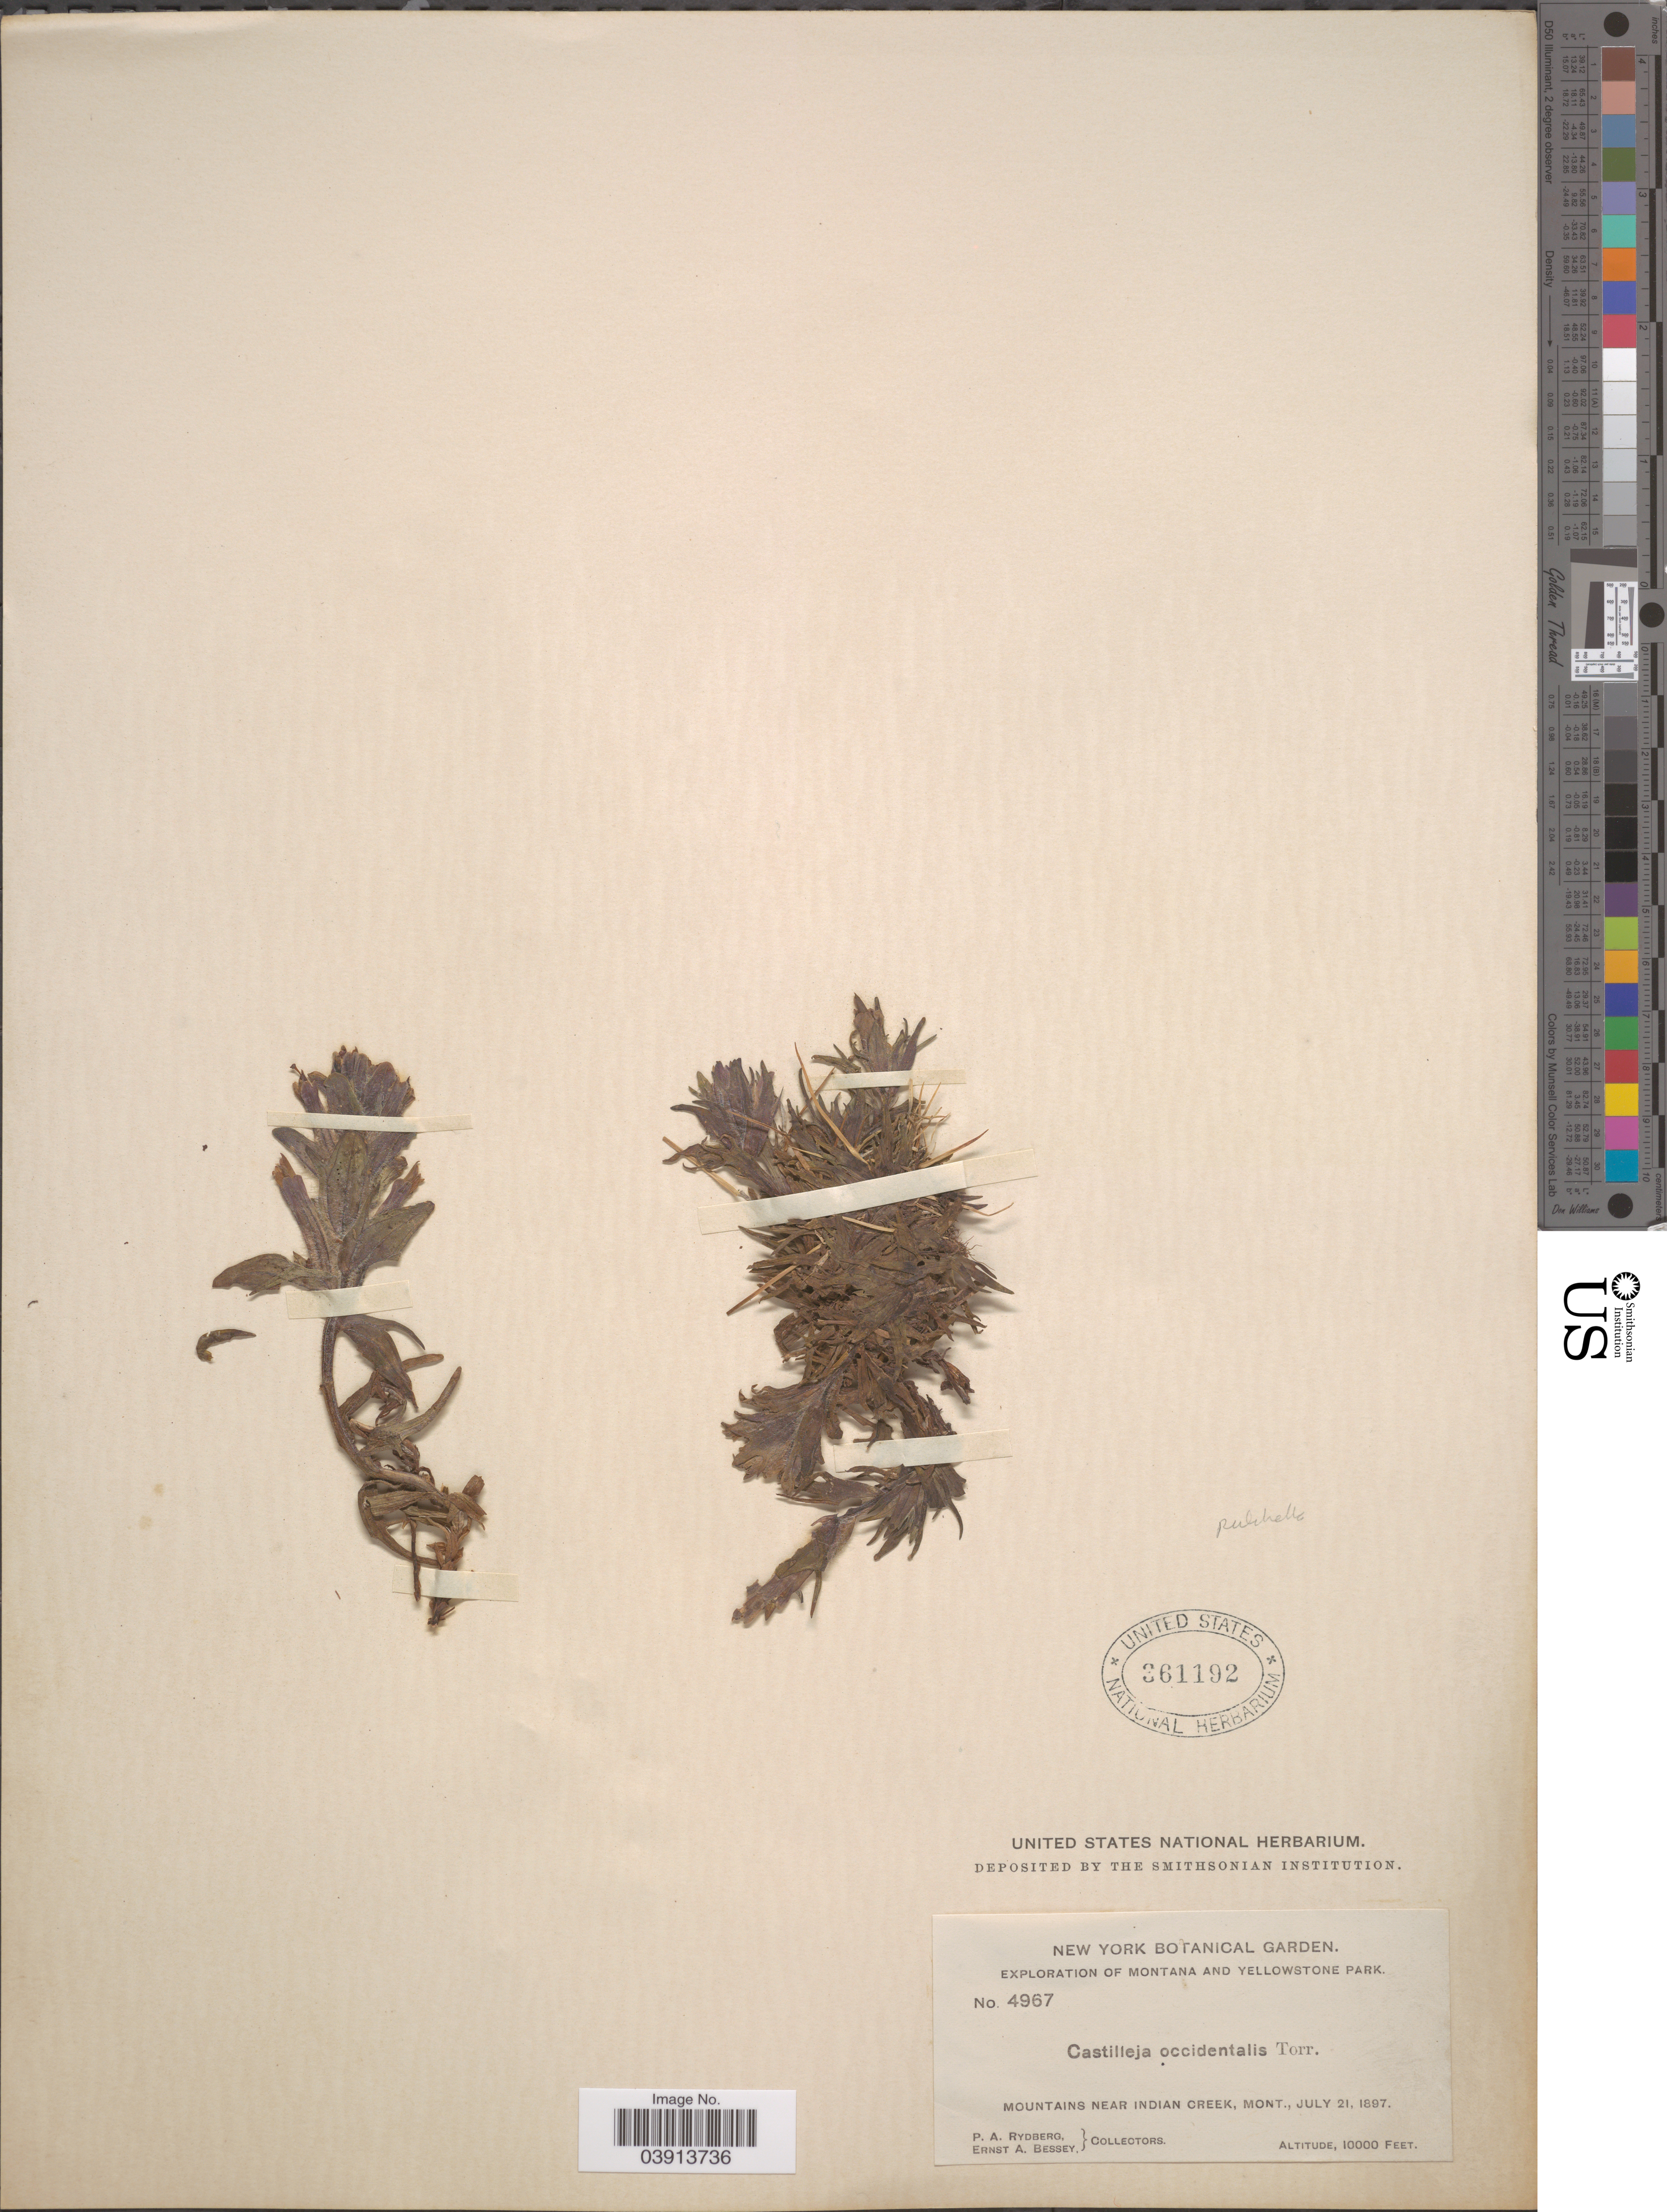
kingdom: Plantae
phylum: Tracheophyta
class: Magnoliopsida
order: Lamiales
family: Orobanchaceae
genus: Castilleja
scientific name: Castilleja pulchella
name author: Rydb.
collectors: P. A. Rydberg & E. A. Bessey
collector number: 4967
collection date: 1897-07-21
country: United States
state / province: Montana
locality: Montana and Yellowstone Park. Mountains near Indian Creek.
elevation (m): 3048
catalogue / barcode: US 361192